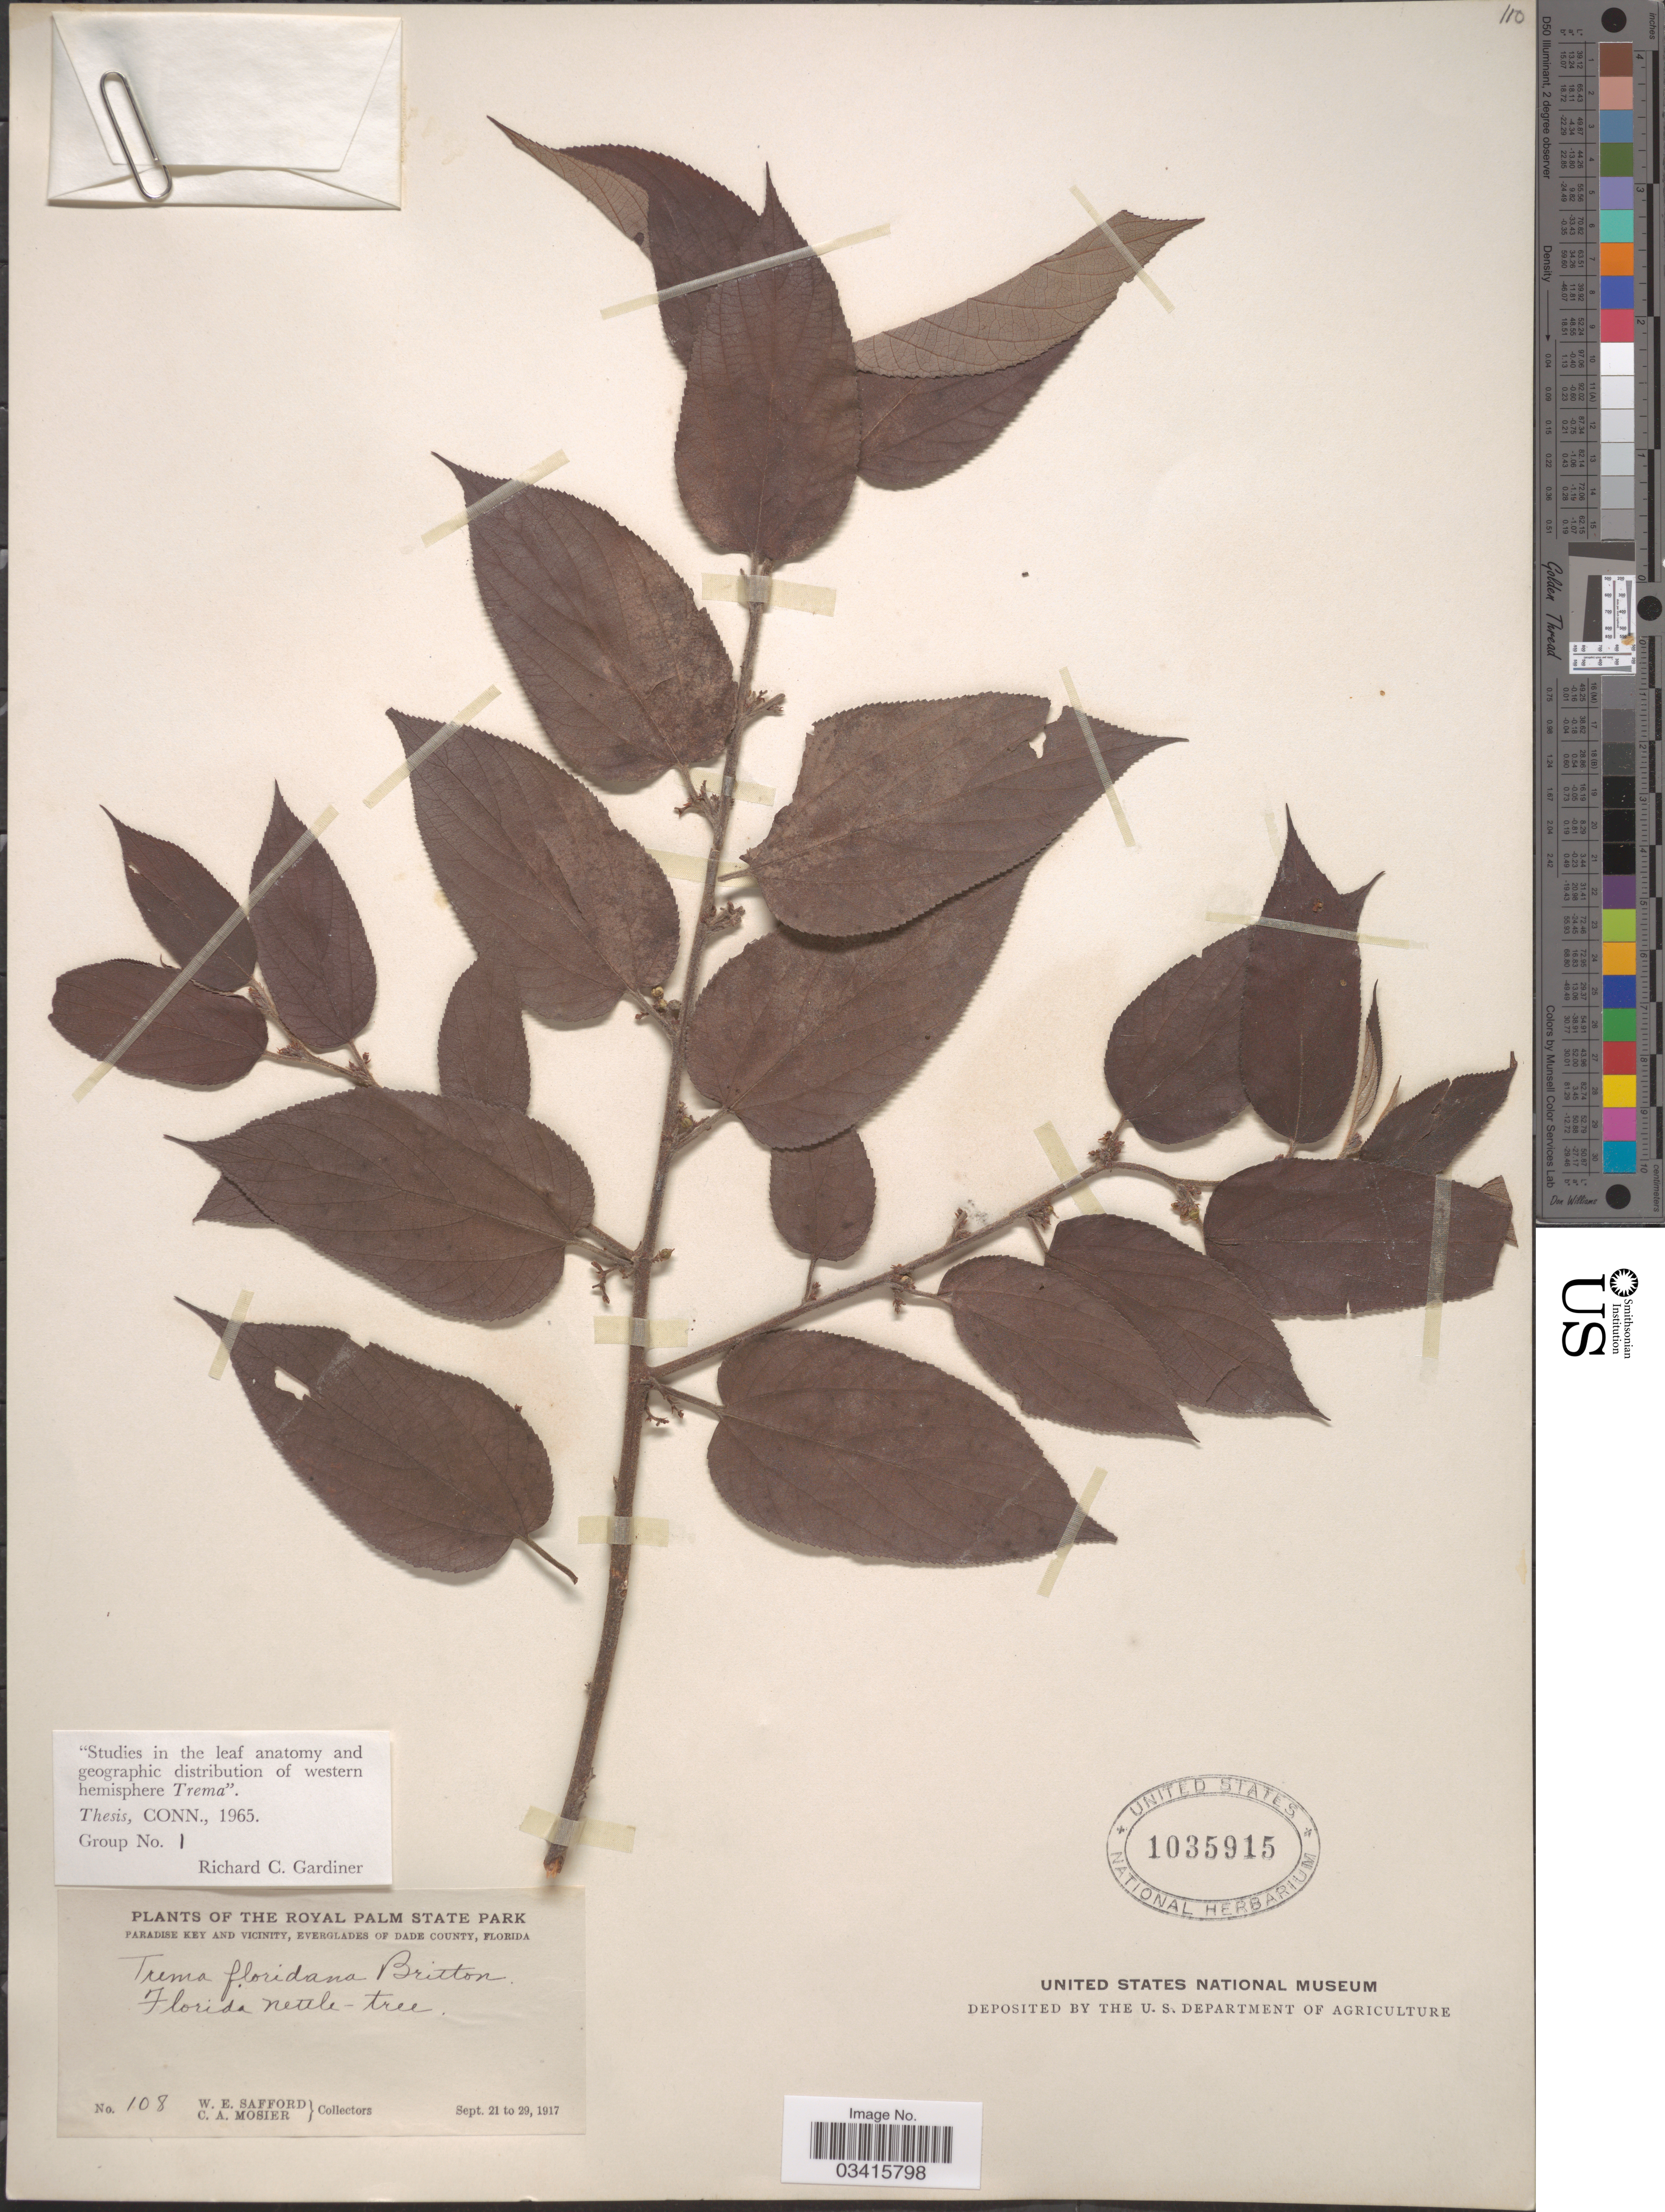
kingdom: Plantae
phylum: Tracheophyta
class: Magnoliopsida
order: Rosales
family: Cannabaceae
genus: Trema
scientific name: Trema floridanum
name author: Britton ex Small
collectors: W. E. Safford & C. A. Mosier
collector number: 108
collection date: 1917-09-21/1917-09-29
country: United States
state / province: Florida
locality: The Royal Palm State Park. Paradise Key and Vicinity, Everglades of Dade County.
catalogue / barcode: US 1035915